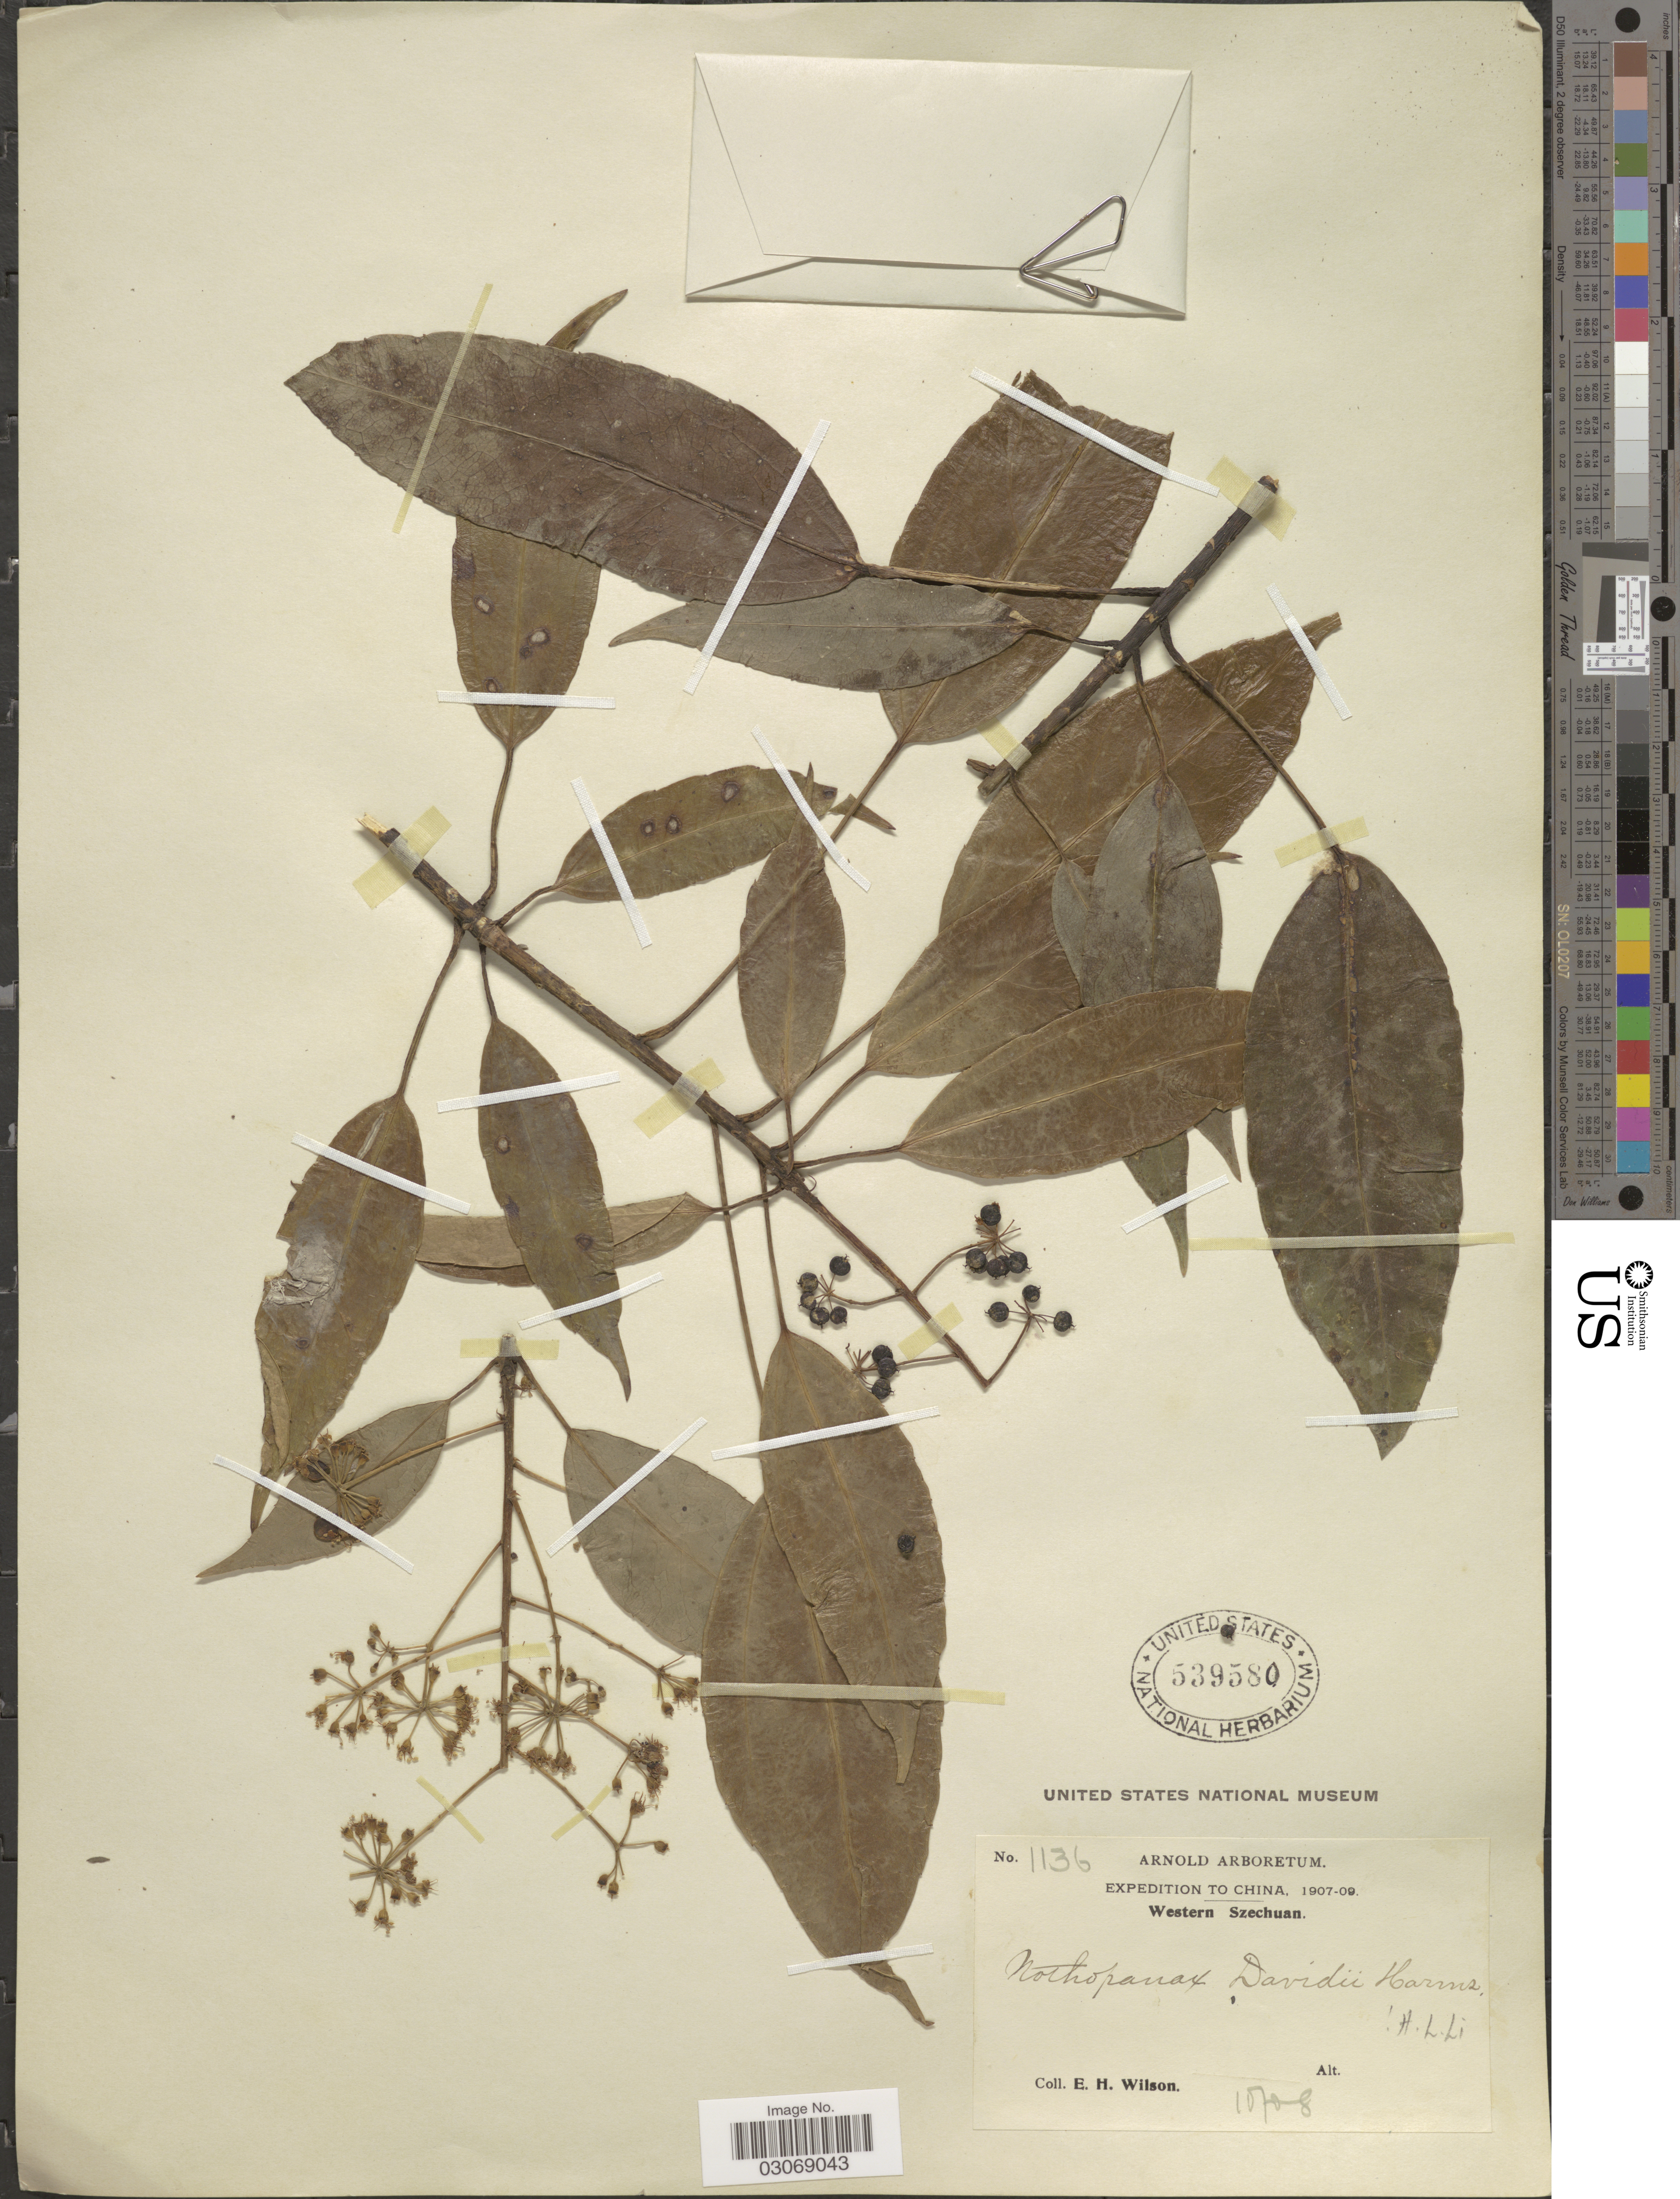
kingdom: Plantae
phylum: Tracheophyta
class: Magnoliopsida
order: Apiales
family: Araliaceae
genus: Nothopanax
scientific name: Nothopanax davidii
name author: (Franch.) Harms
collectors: E. Wilson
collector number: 1136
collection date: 1908-10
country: China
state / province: Sichuan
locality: Western Szechuan.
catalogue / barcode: US 539580